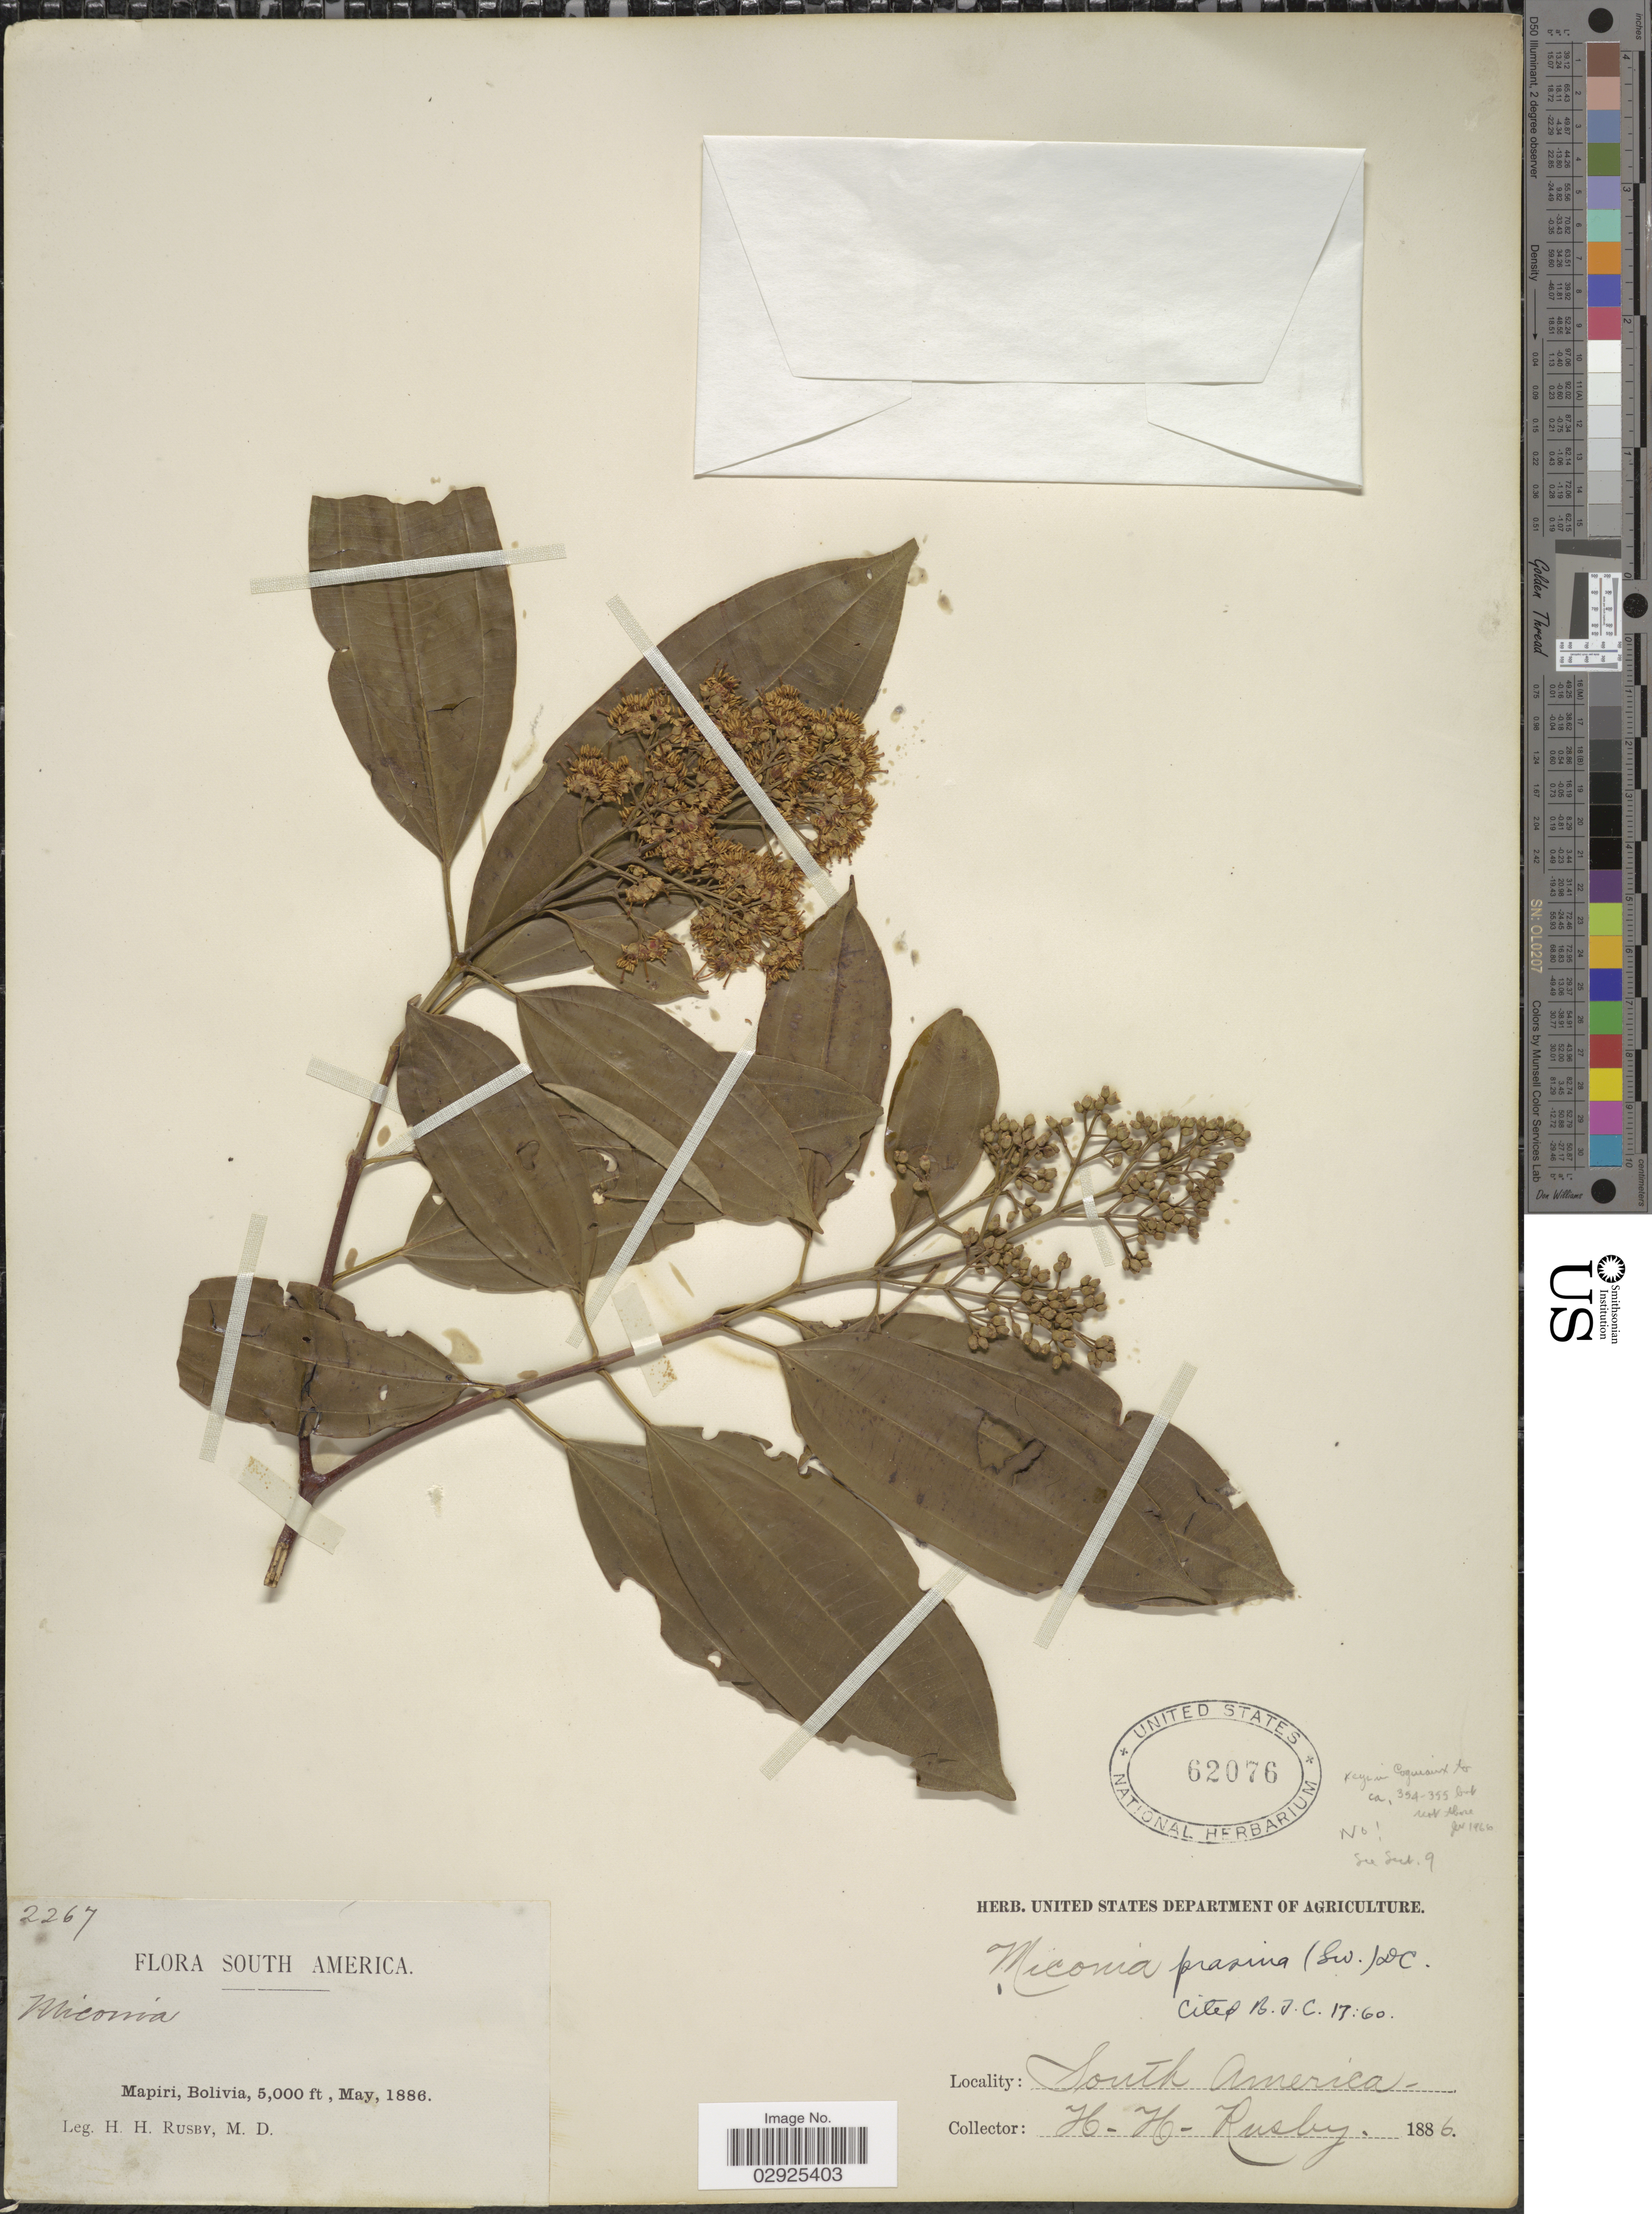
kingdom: Plantae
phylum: Tracheophyta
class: Magnoliopsida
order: Myrtales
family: Melastomataceae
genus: Miconia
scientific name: Miconia sp.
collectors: H. H. Rusby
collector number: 2267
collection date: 1886-05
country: Bolivia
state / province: La Páz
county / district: Larecaja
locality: Mapiri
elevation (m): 1524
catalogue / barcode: US 62076